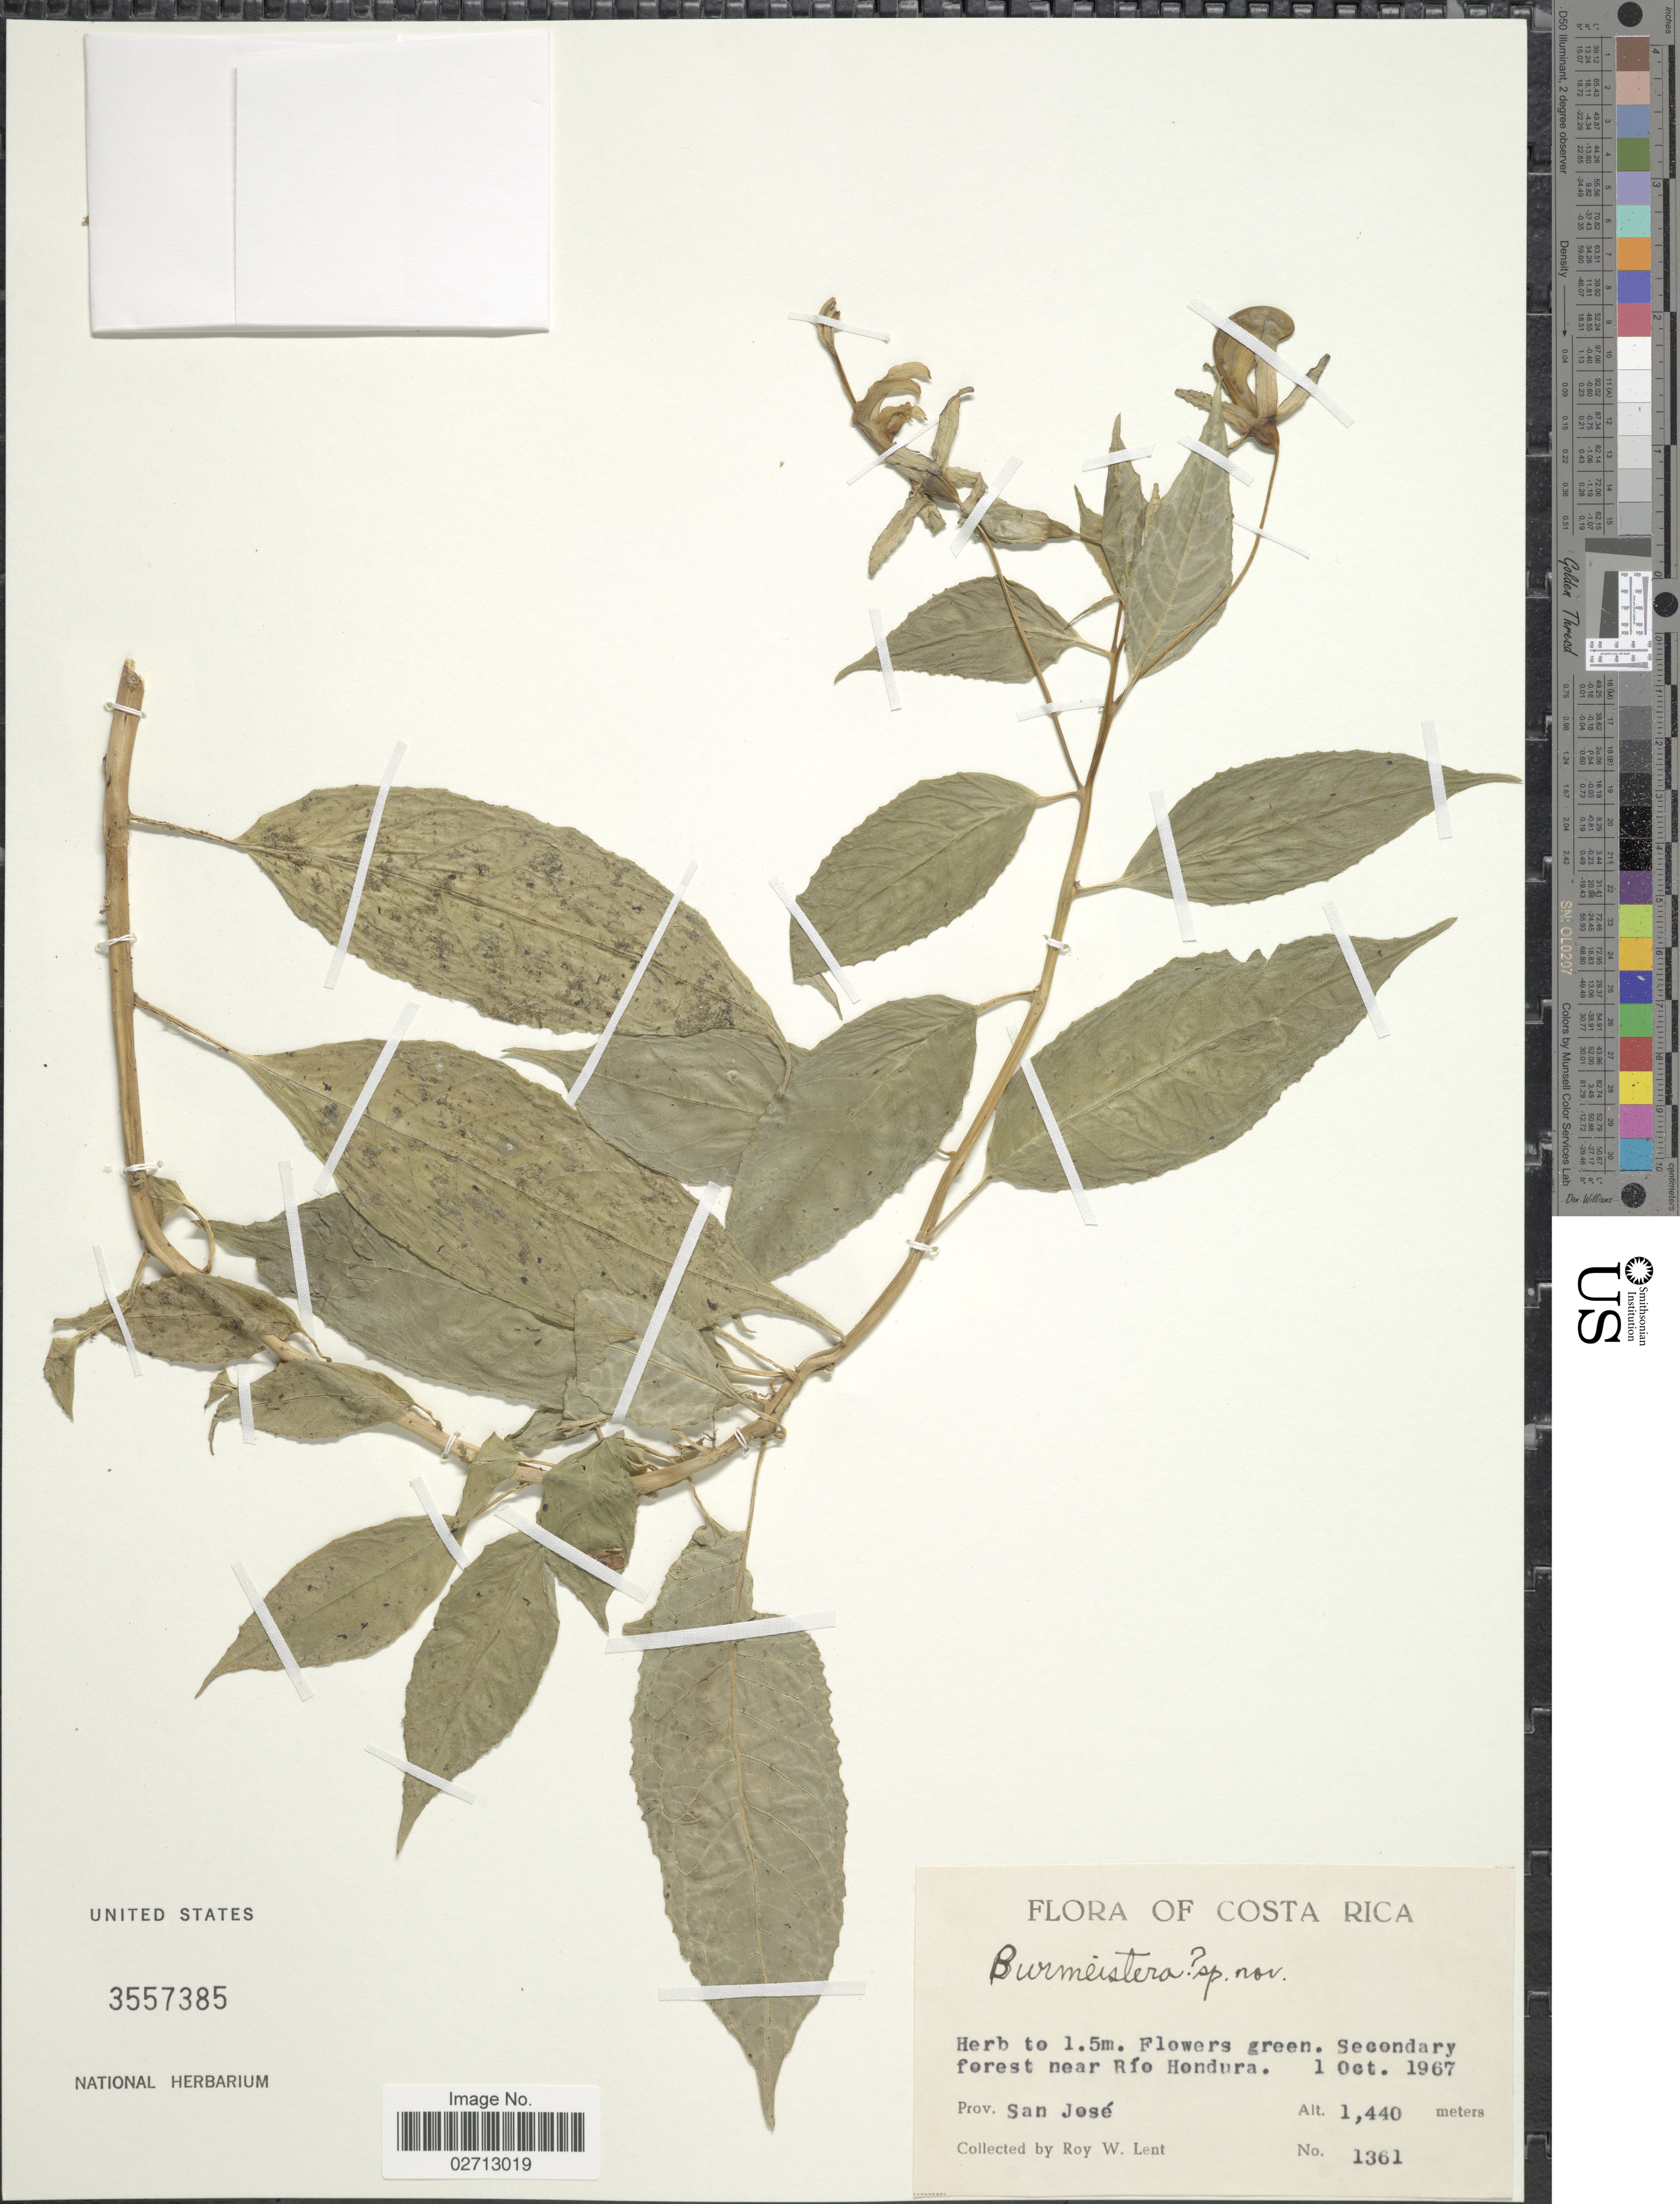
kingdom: Plantae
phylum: Tracheophyta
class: Magnoliopsida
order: Asterales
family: Campanulaceae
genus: Burmeistera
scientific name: Burmeistera sp.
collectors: R. W. Lent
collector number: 1361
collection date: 1967-10-01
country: Costa Rica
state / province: San José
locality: Near Rio Hondura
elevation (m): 1440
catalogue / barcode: US 3557385